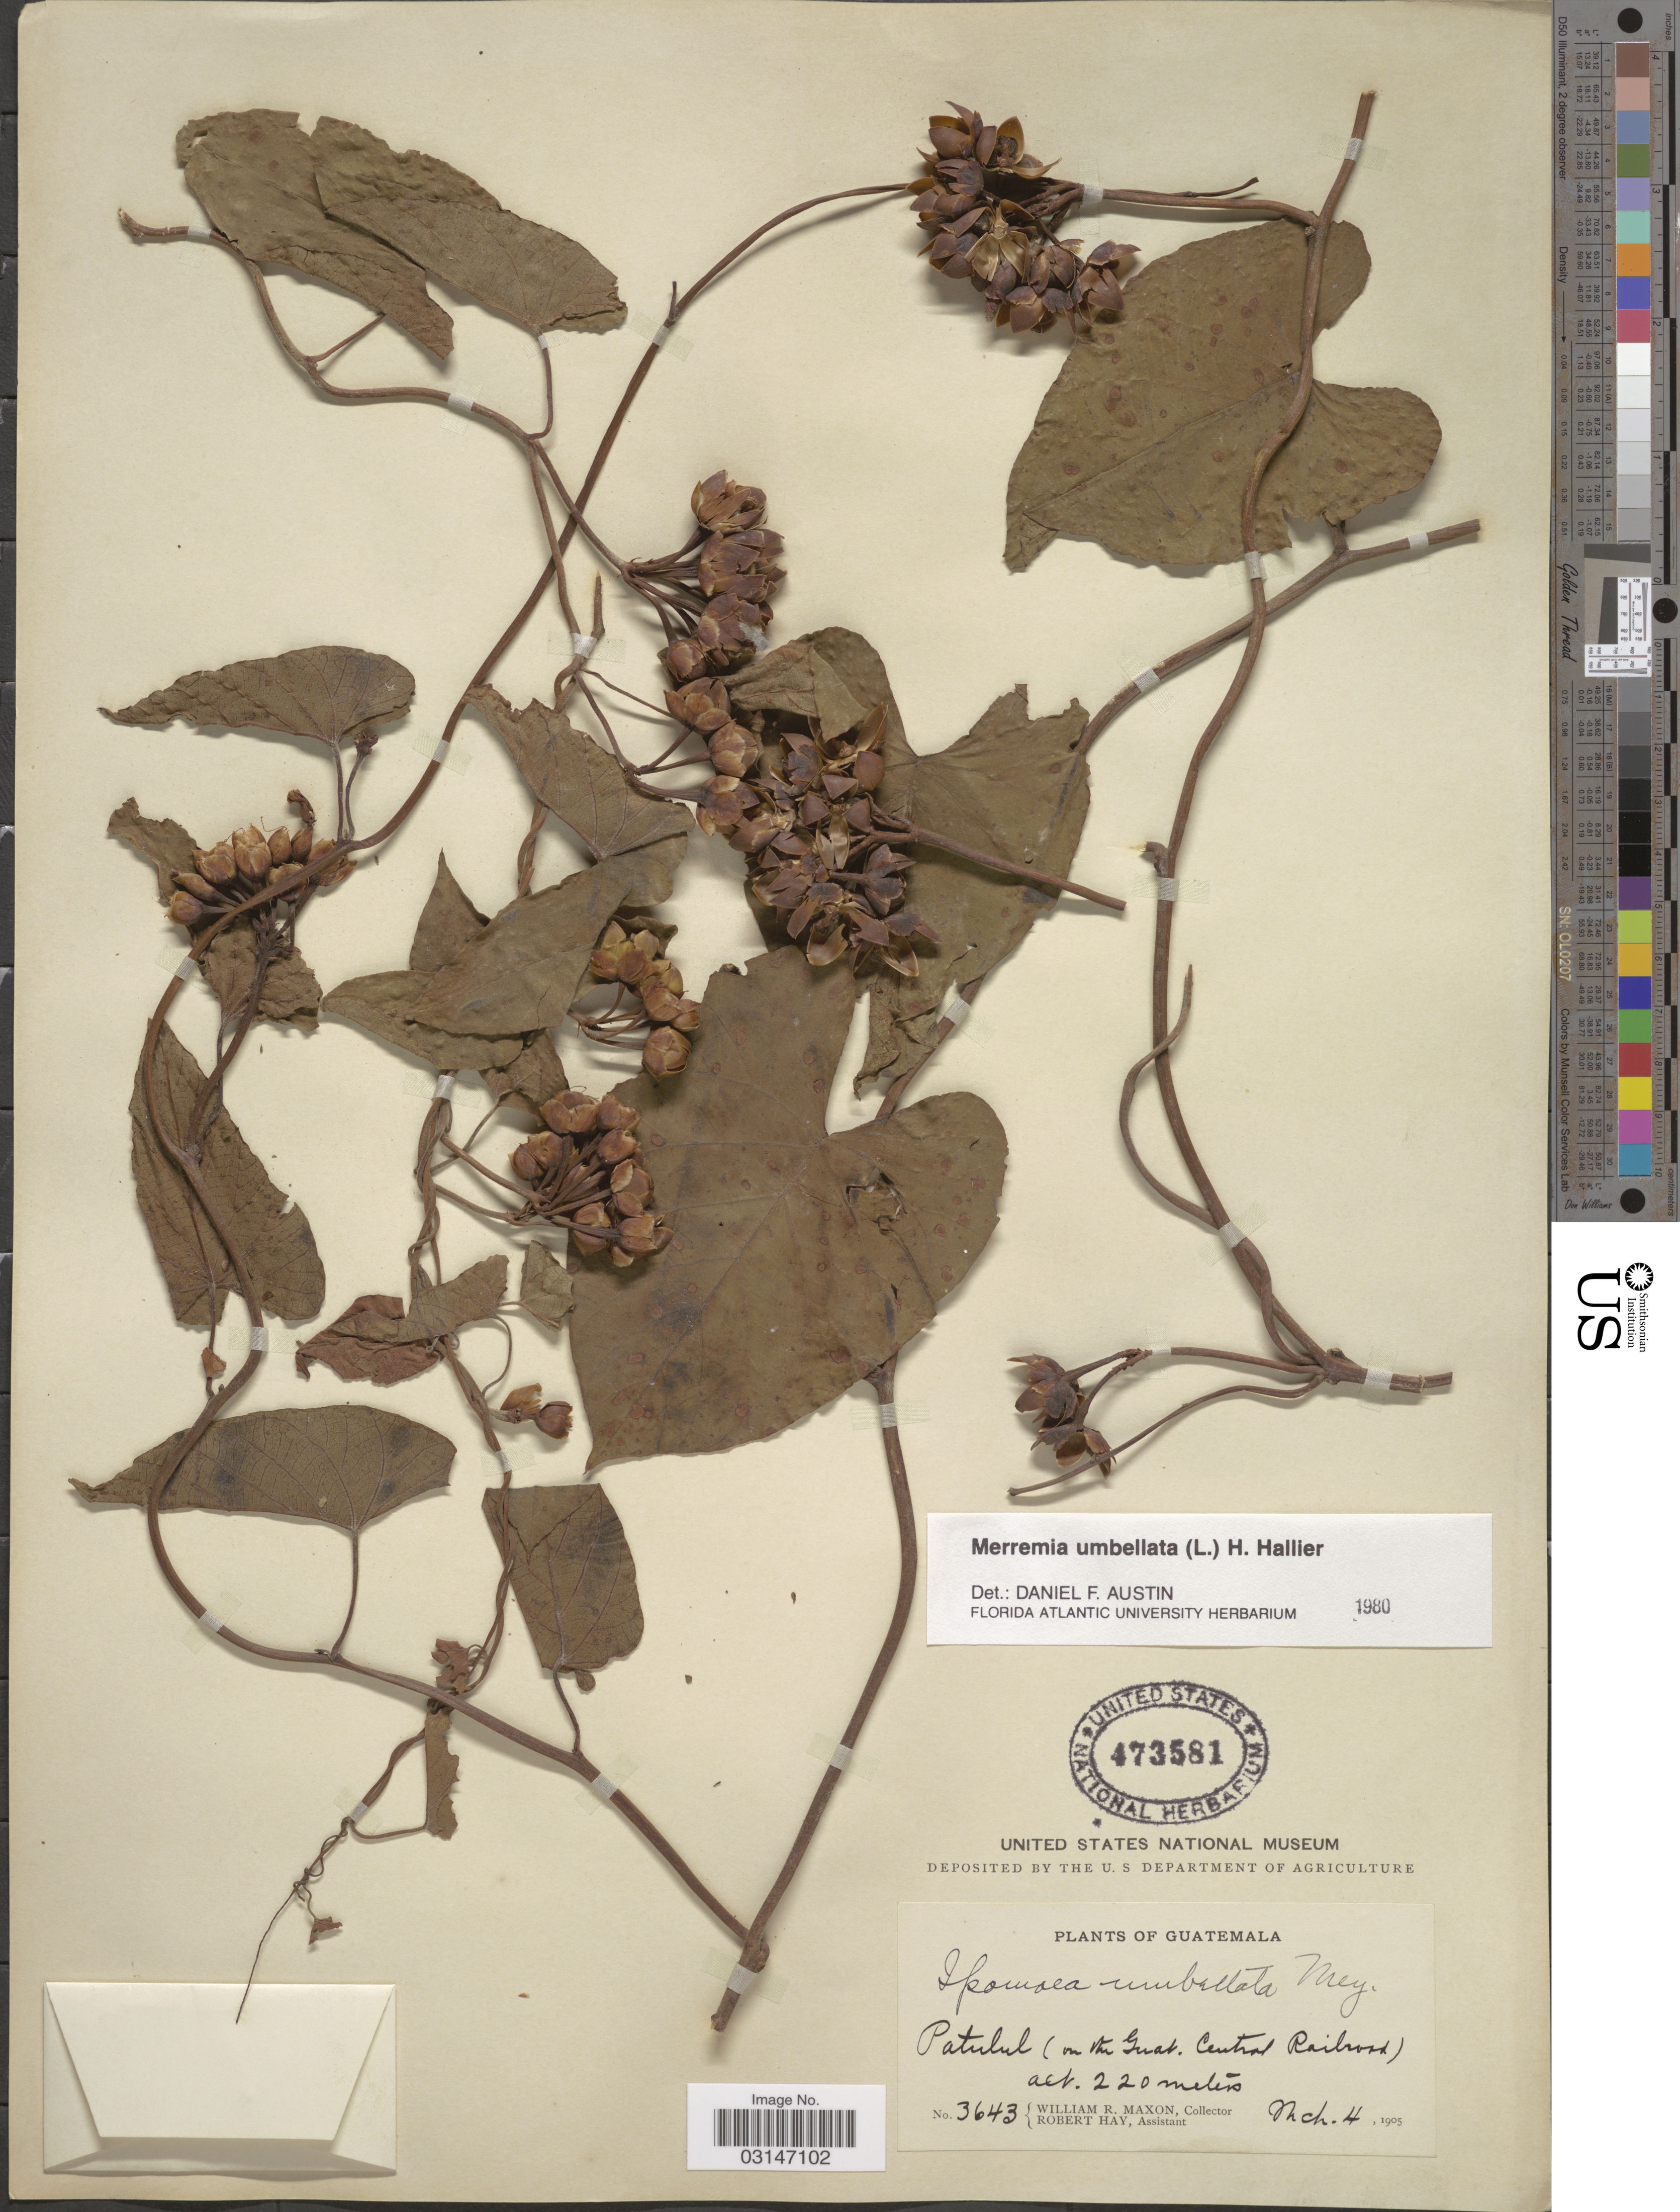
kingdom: Plantae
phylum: Tracheophyta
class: Magnoliopsida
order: Solanales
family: Convolvulaceae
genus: Camonea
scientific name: Camonea umbellata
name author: (L.) A. R. Simões & Staples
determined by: Strong, Mark T., (BOT), Smithsonian Institution - National Museum of Natural History (UNITED STATES)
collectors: W. R. Maxon & R. Hay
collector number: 3643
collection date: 1905-03-04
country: Guatemala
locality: Patulul (on the Guat. Central Railroad).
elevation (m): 220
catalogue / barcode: US 473581